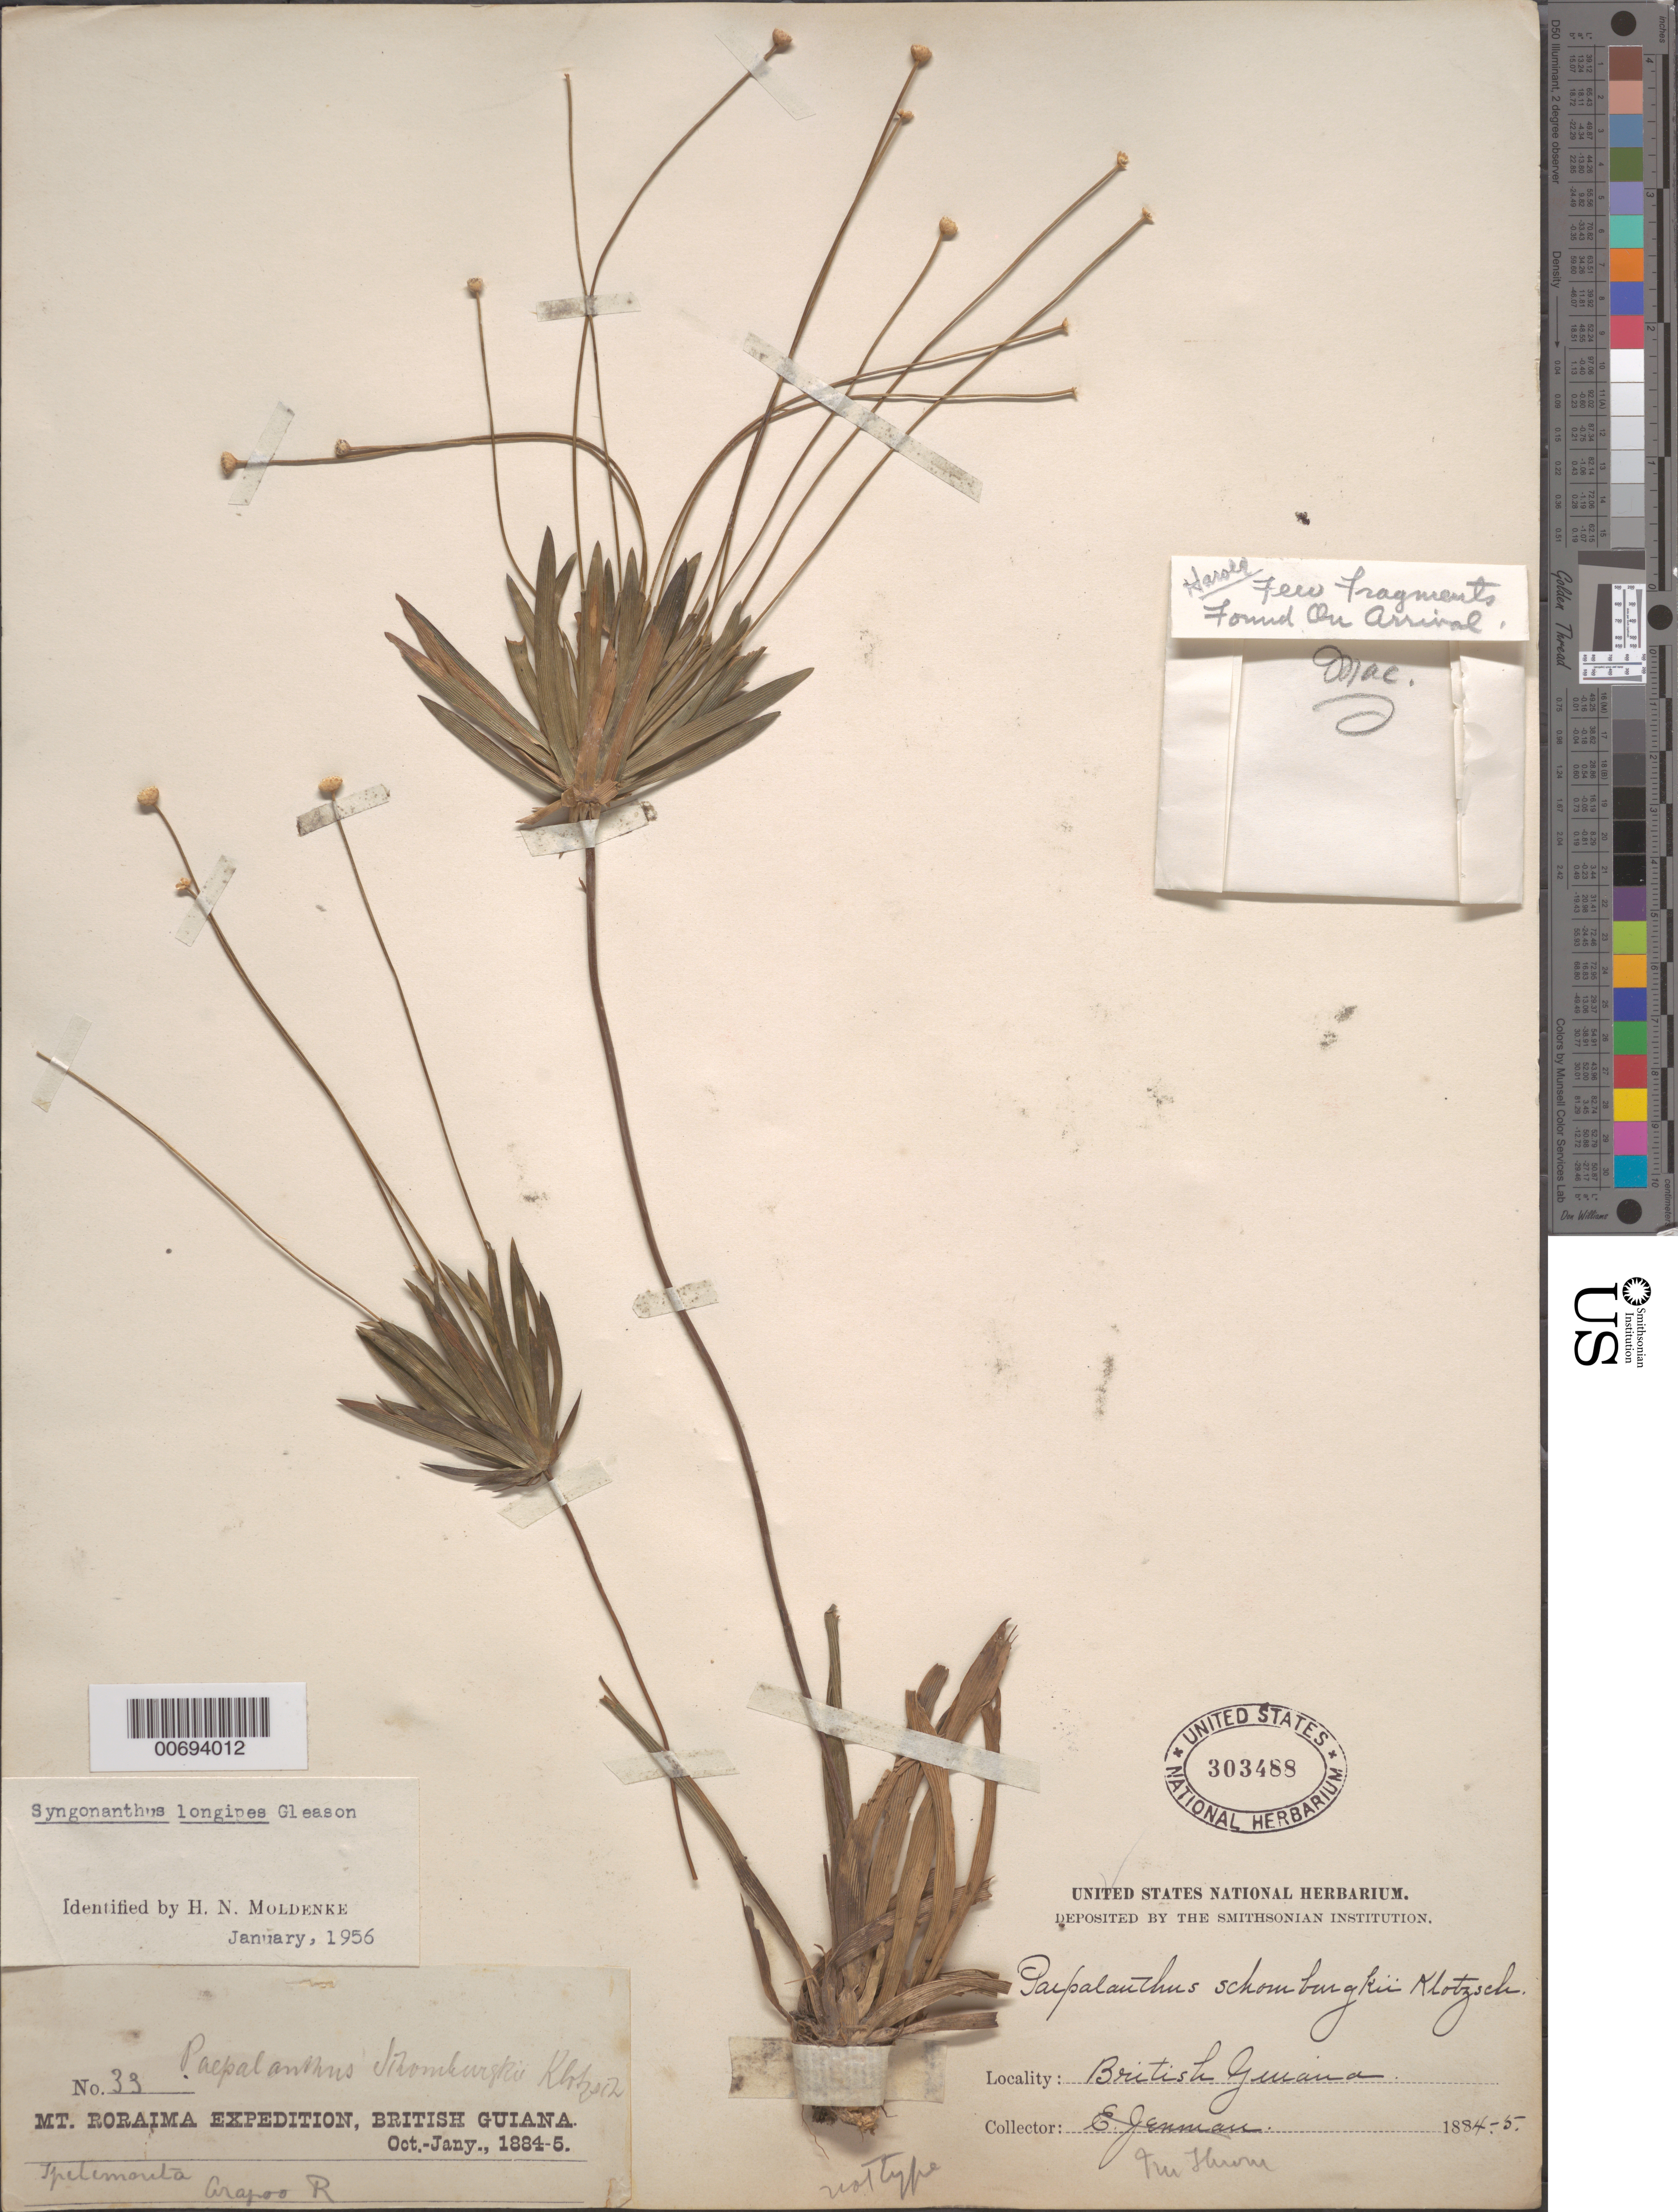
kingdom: Plantae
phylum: Tracheophyta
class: Liliopsida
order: Poales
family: Eriocaulaceae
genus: Syngonanthus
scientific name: Syngonanthus longipes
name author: Gleason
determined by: Moldenke, H. N.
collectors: E. F. im Thurn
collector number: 33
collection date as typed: October 1884 to January 1885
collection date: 1884-10/1885-01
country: Guyana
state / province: Barima-Waini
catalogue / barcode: US 303488